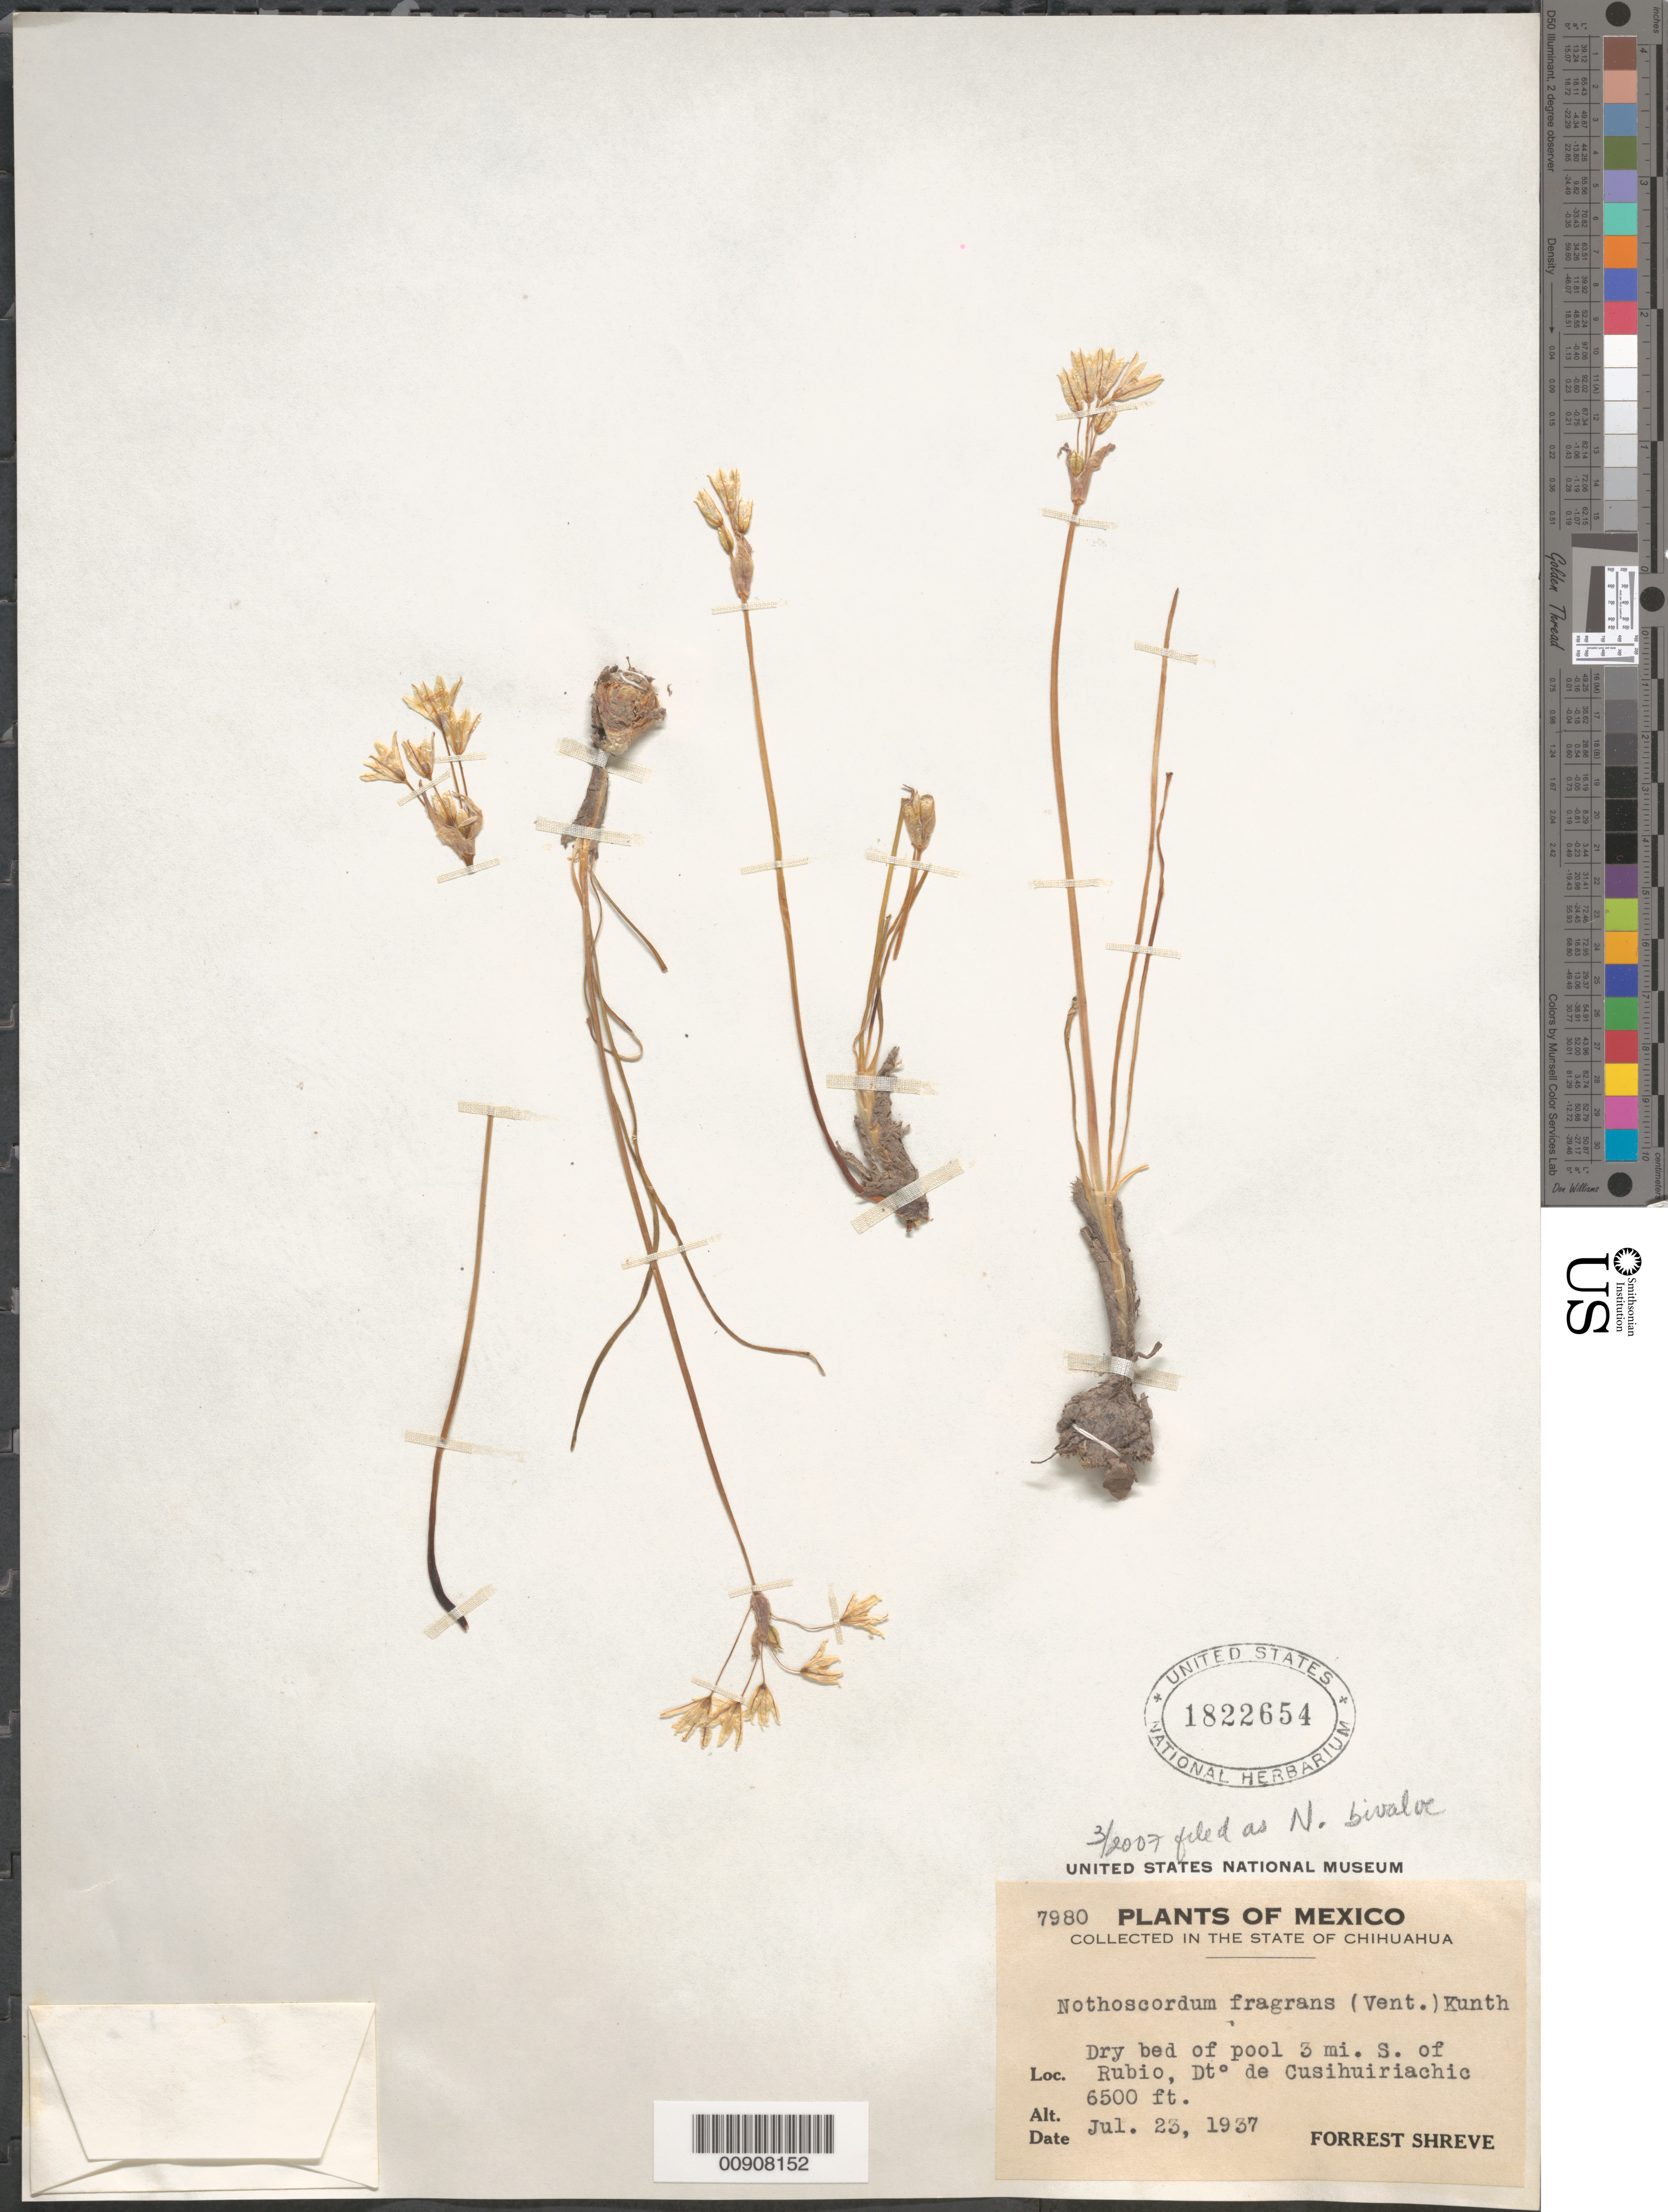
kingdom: Plantae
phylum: Tracheophyta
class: Liliopsida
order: Asparagales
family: Amaryllidaceae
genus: Nothoscordum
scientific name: Nothoscordum bivalve var. bivalve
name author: (L.) Britton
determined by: Strong, M. T., (US), Smithsonian Institution - National Museum of Natural History (UNITED STATES)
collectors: F. Shreve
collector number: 7980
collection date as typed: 23 Jul 1937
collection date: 1937-07-23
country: Mexico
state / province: Chihuahua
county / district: Cusihuiriáchic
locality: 3 mi. S. of Rubio, Dto. de Cusihuiriáchic, State of Chihuahua.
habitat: Dry bed of pool.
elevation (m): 1981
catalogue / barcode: US 1822654